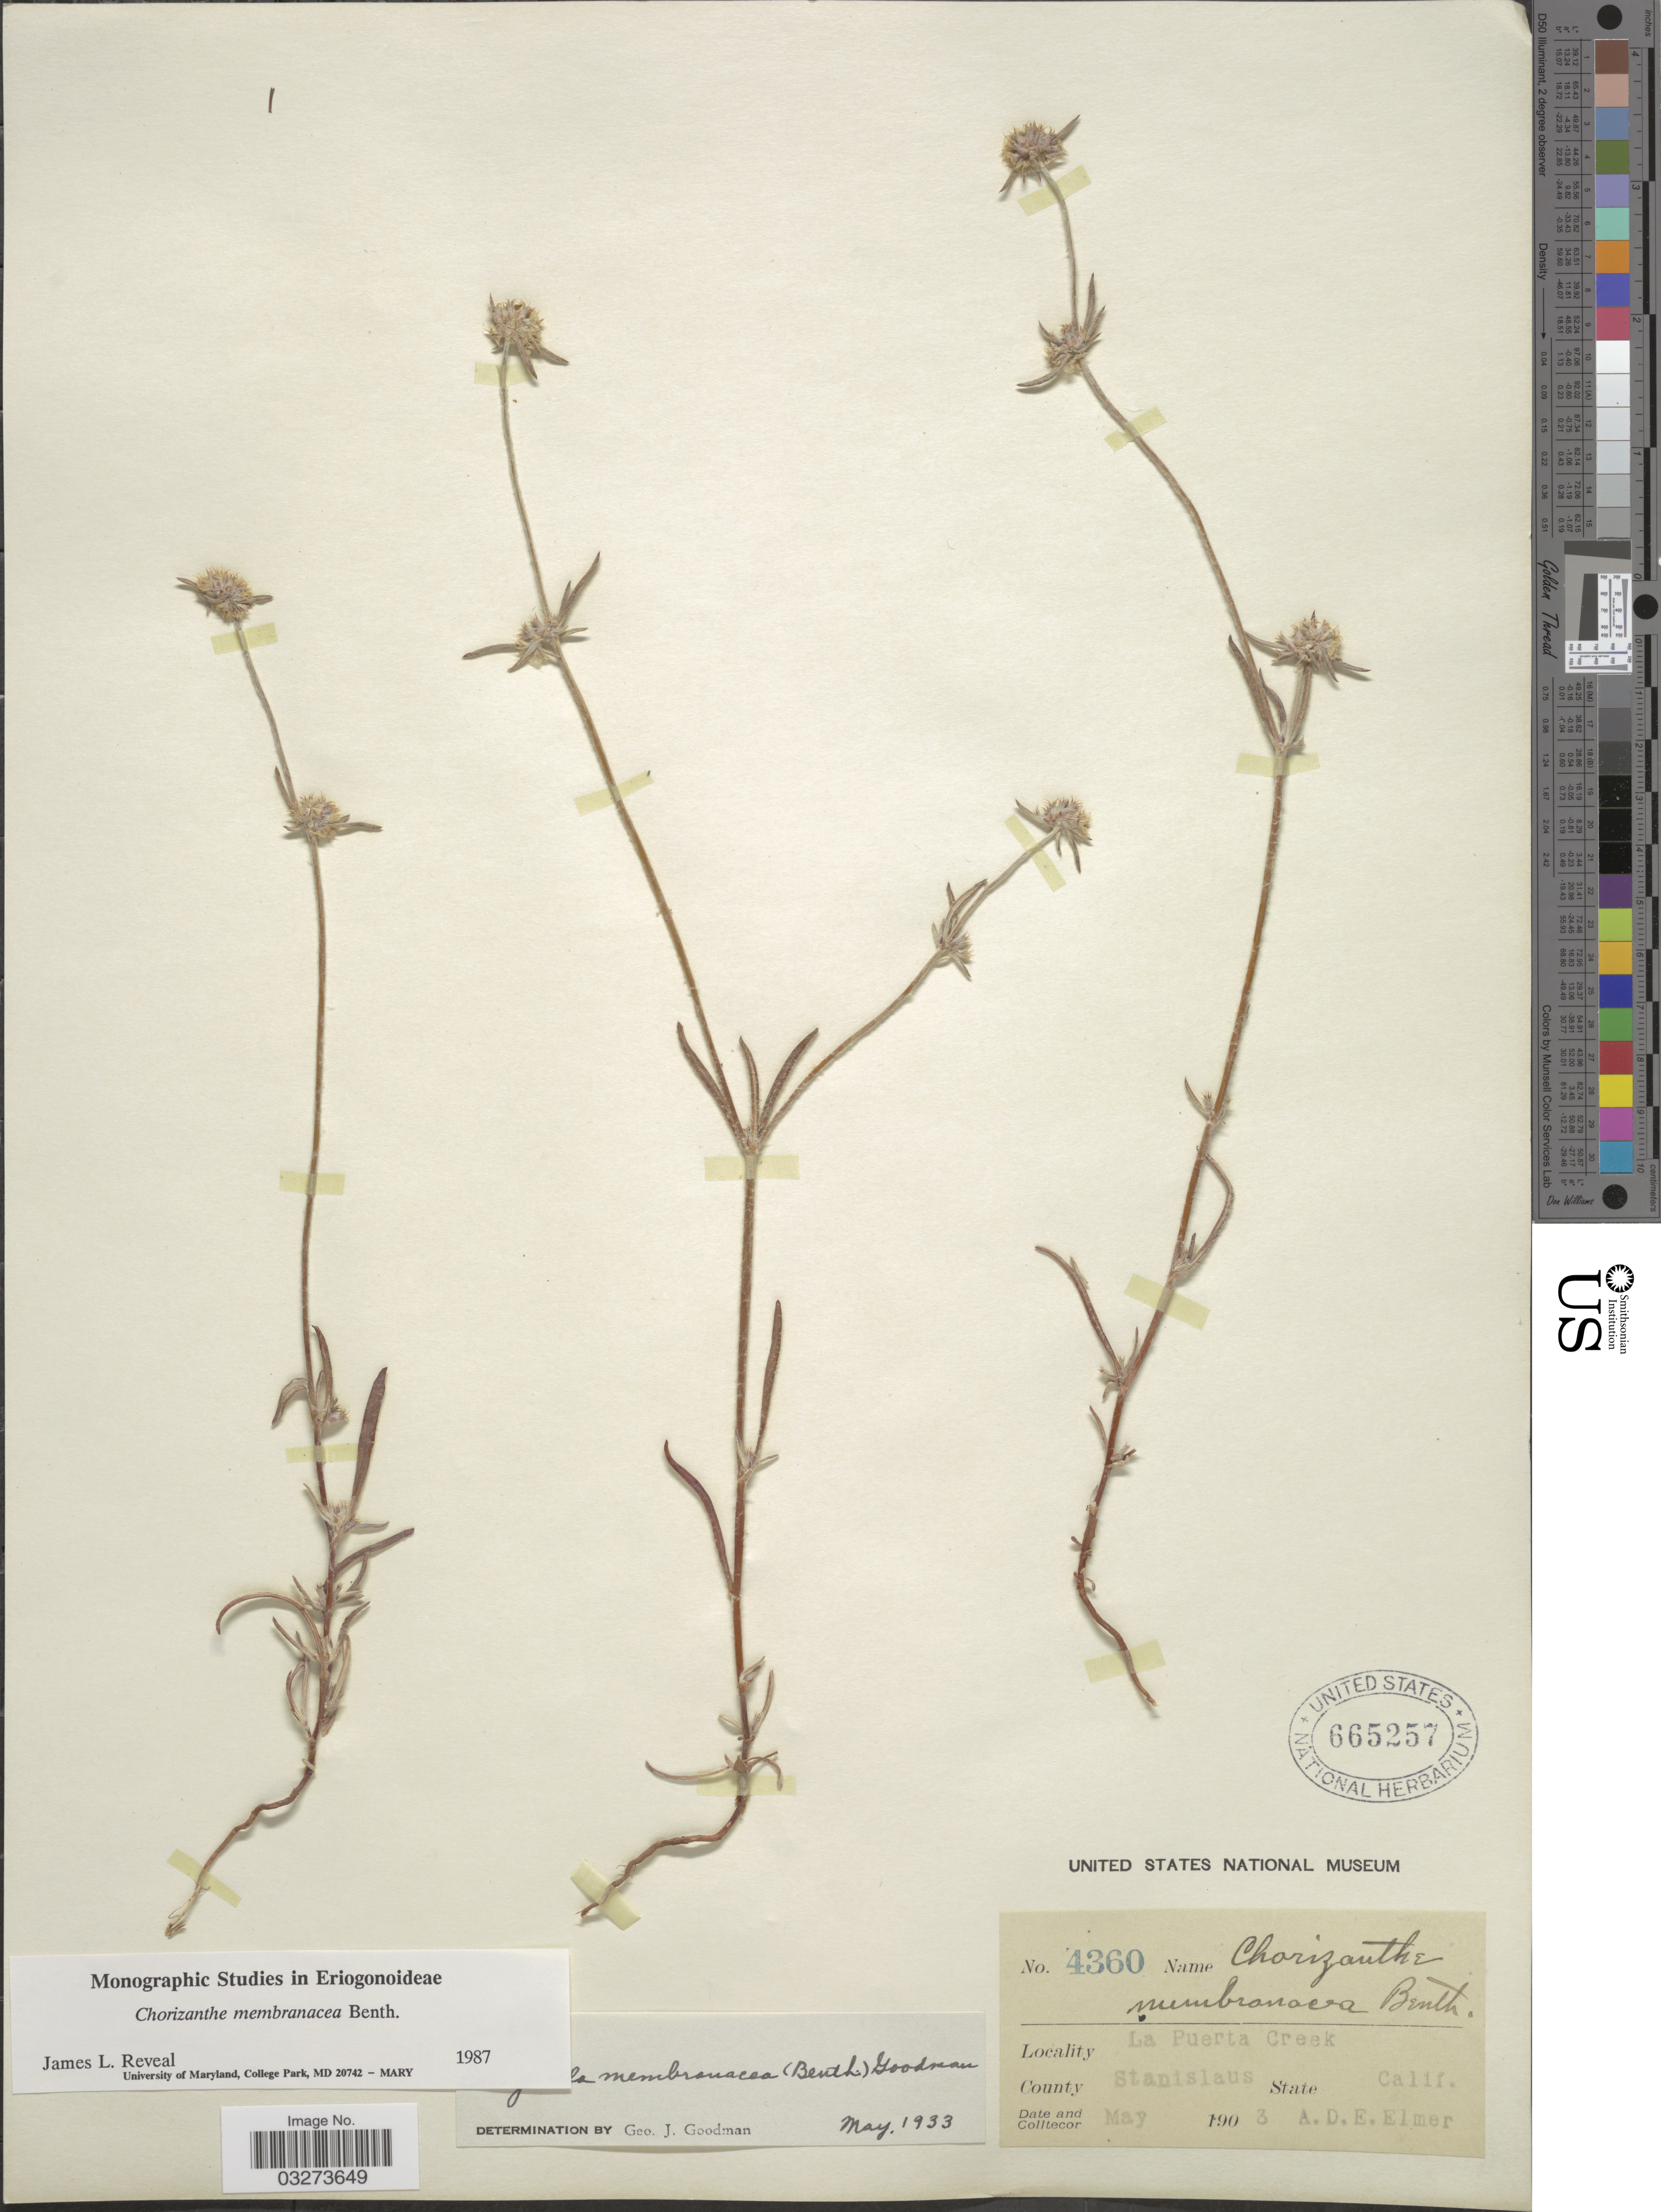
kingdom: Plantae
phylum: Tracheophyta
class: Magnoliopsida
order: Caryophyllales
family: Polygonaceae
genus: Chorizanthe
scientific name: Chorizanthe membranacea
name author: Benth.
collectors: A. D. E. Elmer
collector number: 4360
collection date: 1903-05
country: United States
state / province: California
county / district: Stanislaus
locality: La Puerta Creek, County Stanislaus.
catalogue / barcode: US 665257